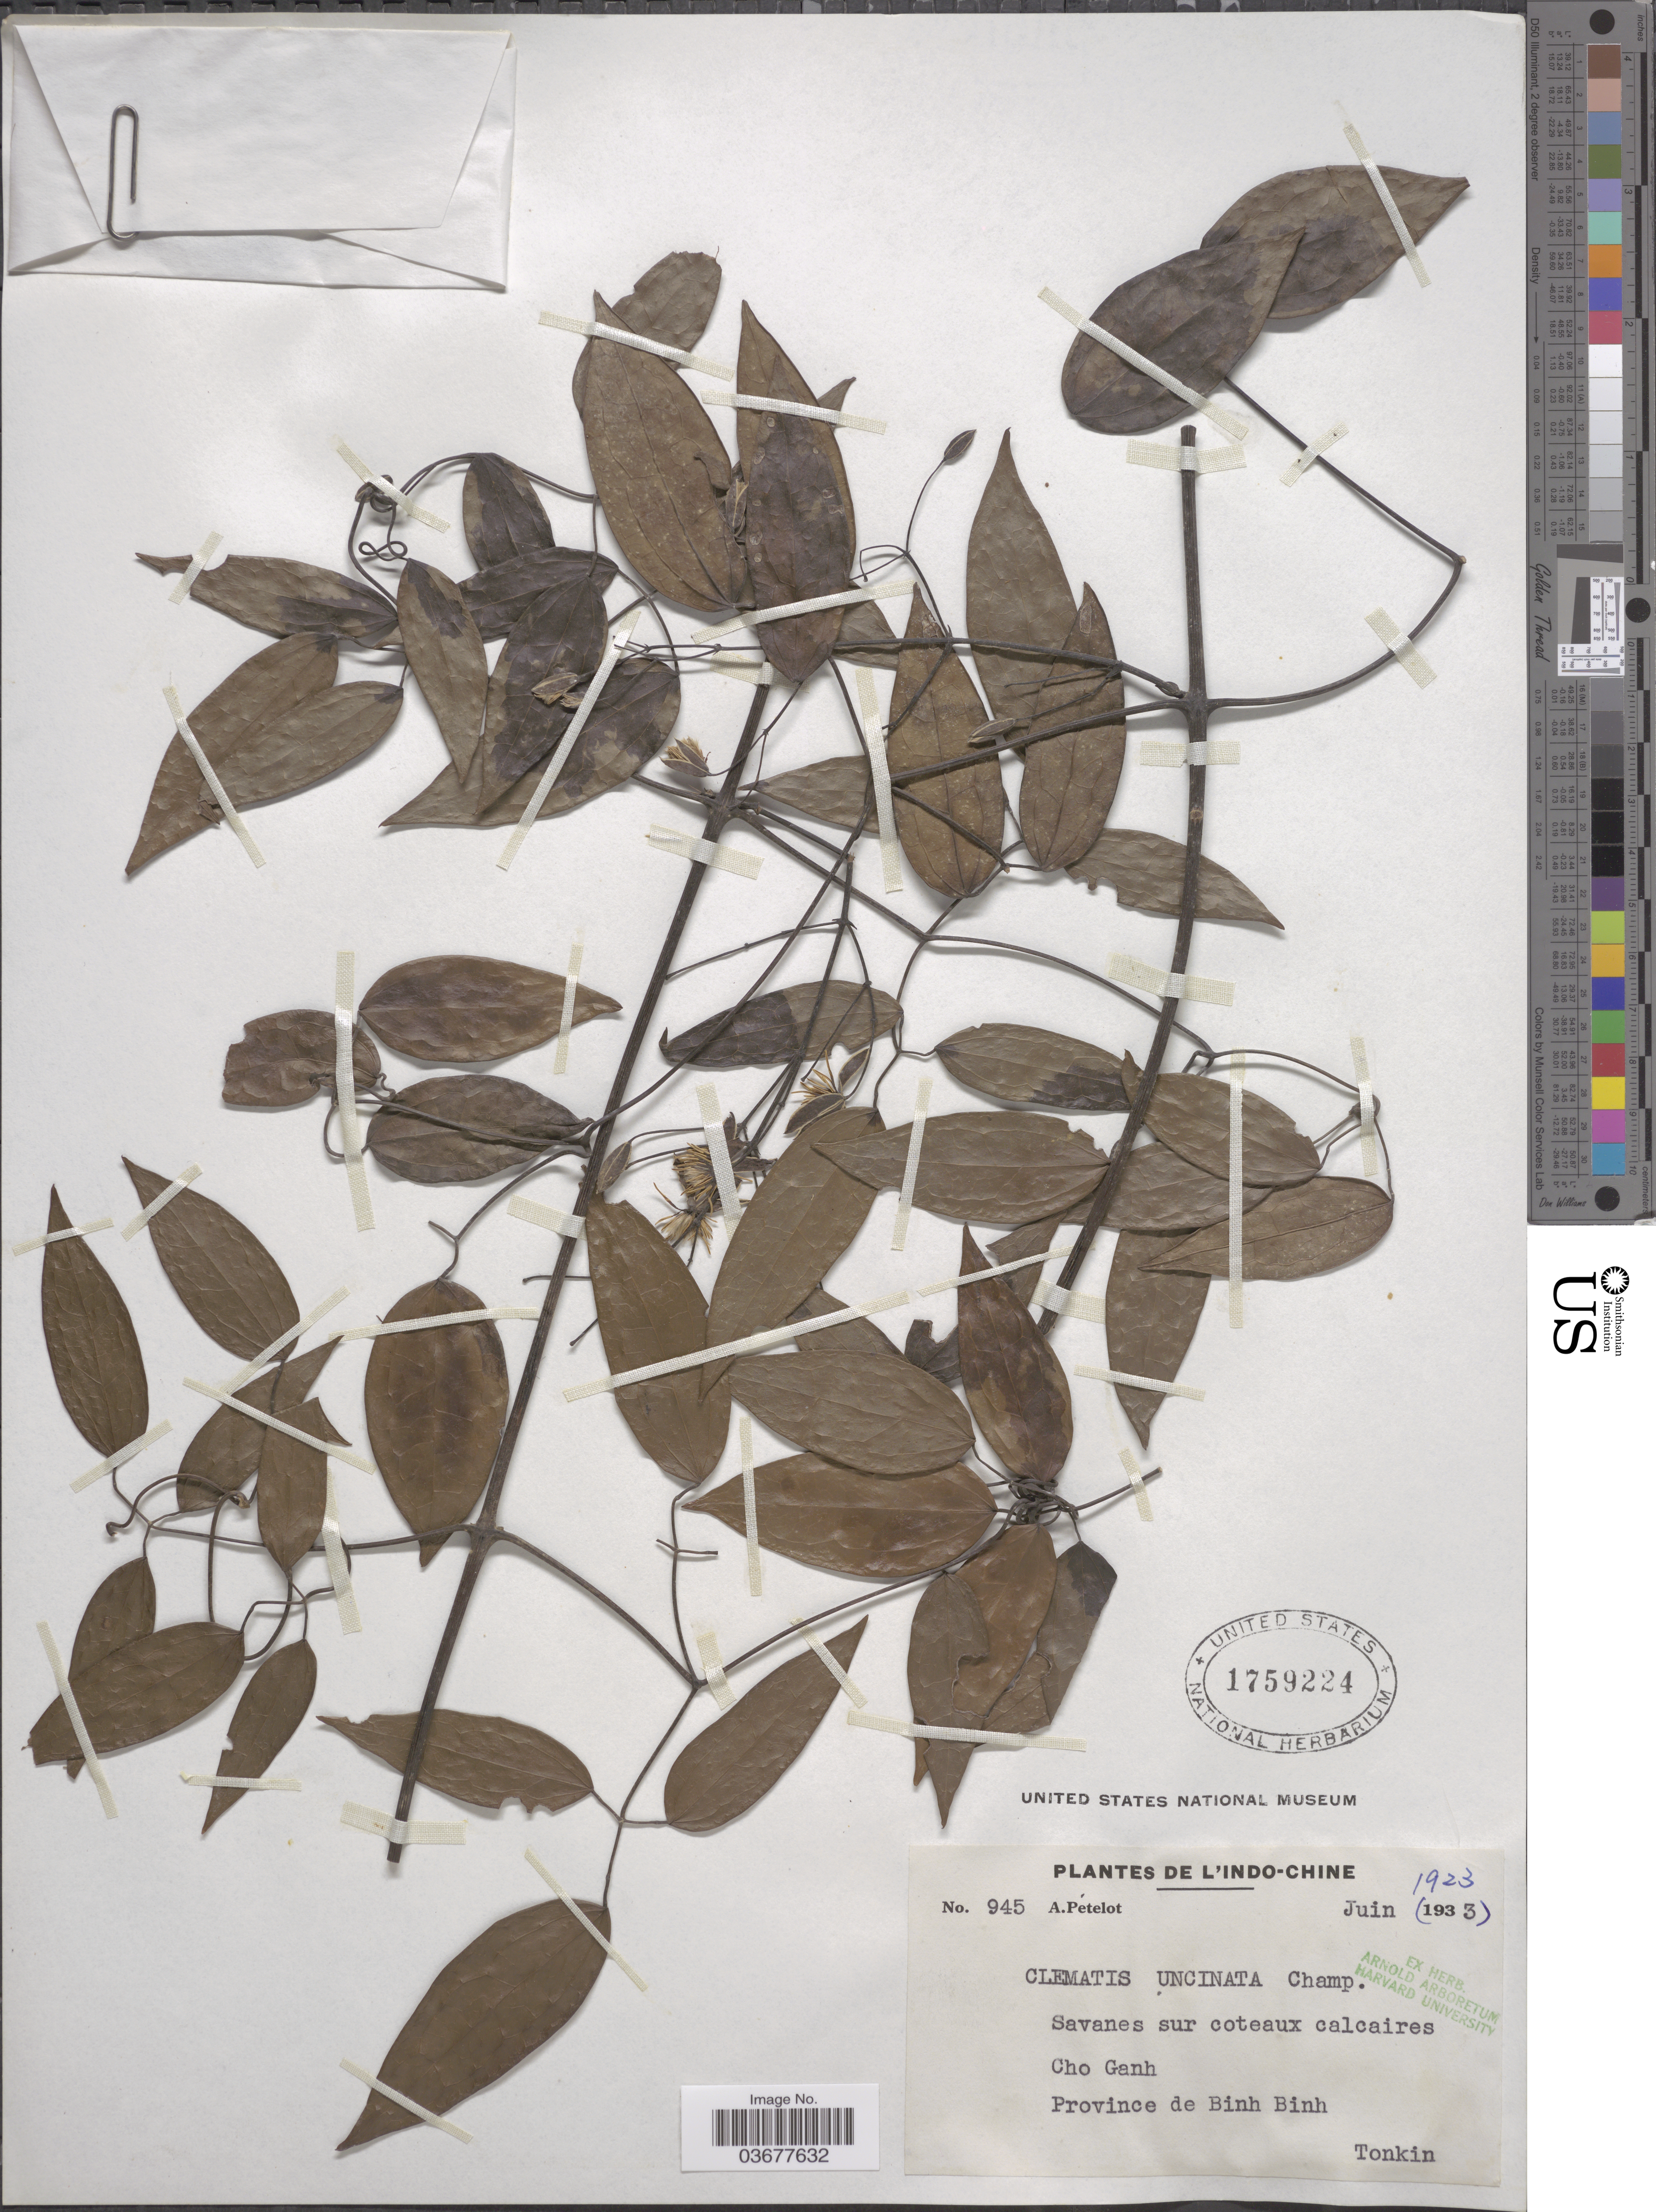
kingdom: Plantae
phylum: Tracheophyta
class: Magnoliopsida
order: Ranunculales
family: Ranunculaceae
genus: Clematis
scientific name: Clematis uncinata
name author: Champ. ex Benth.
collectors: Pételot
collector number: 945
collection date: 1923-06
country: Vietnam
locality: Indo-Chine. Cho Ganh. Province de Banh Banh.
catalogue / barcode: US 1759224